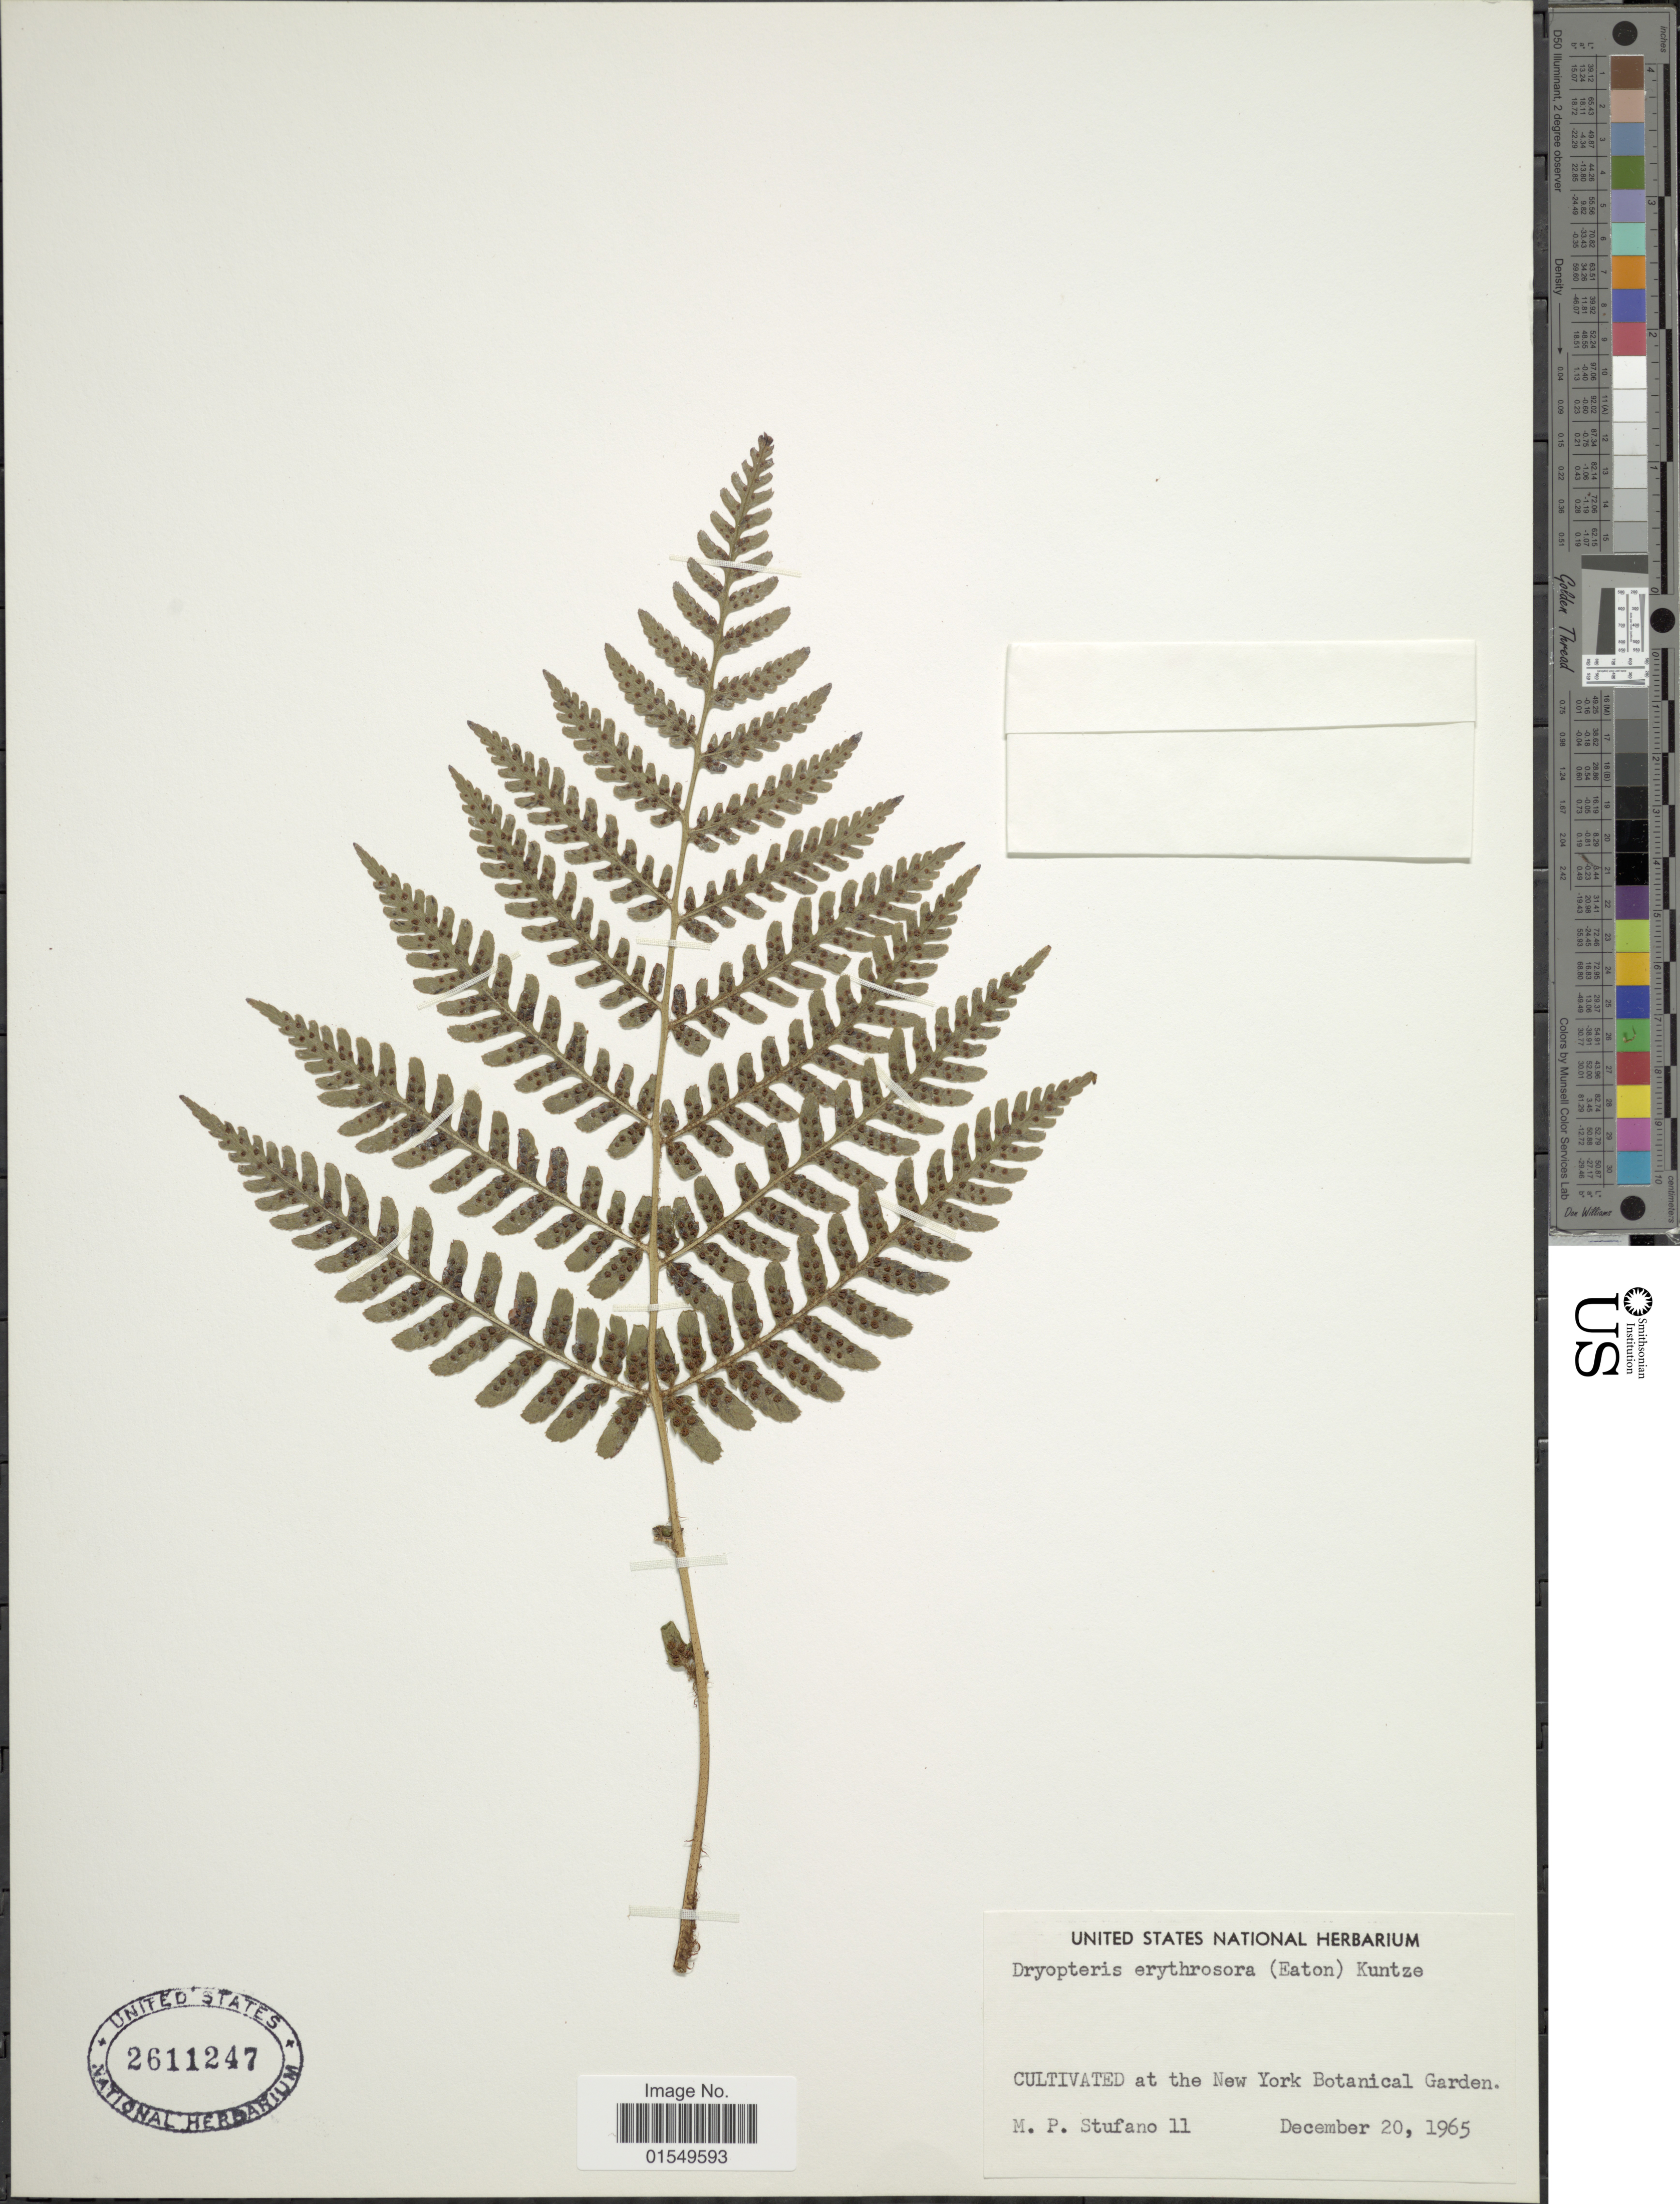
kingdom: Plantae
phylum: Tracheophyta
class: Polypodiopsida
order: Polypodiales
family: Dryopteridaceae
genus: Dryopteris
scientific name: Dryopteris erythrosora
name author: (D.C. Eaton) Kuntze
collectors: M. Stufano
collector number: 11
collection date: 1965-12-20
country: United States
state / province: New York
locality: New York Botanical Garden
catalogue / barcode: US 2611247